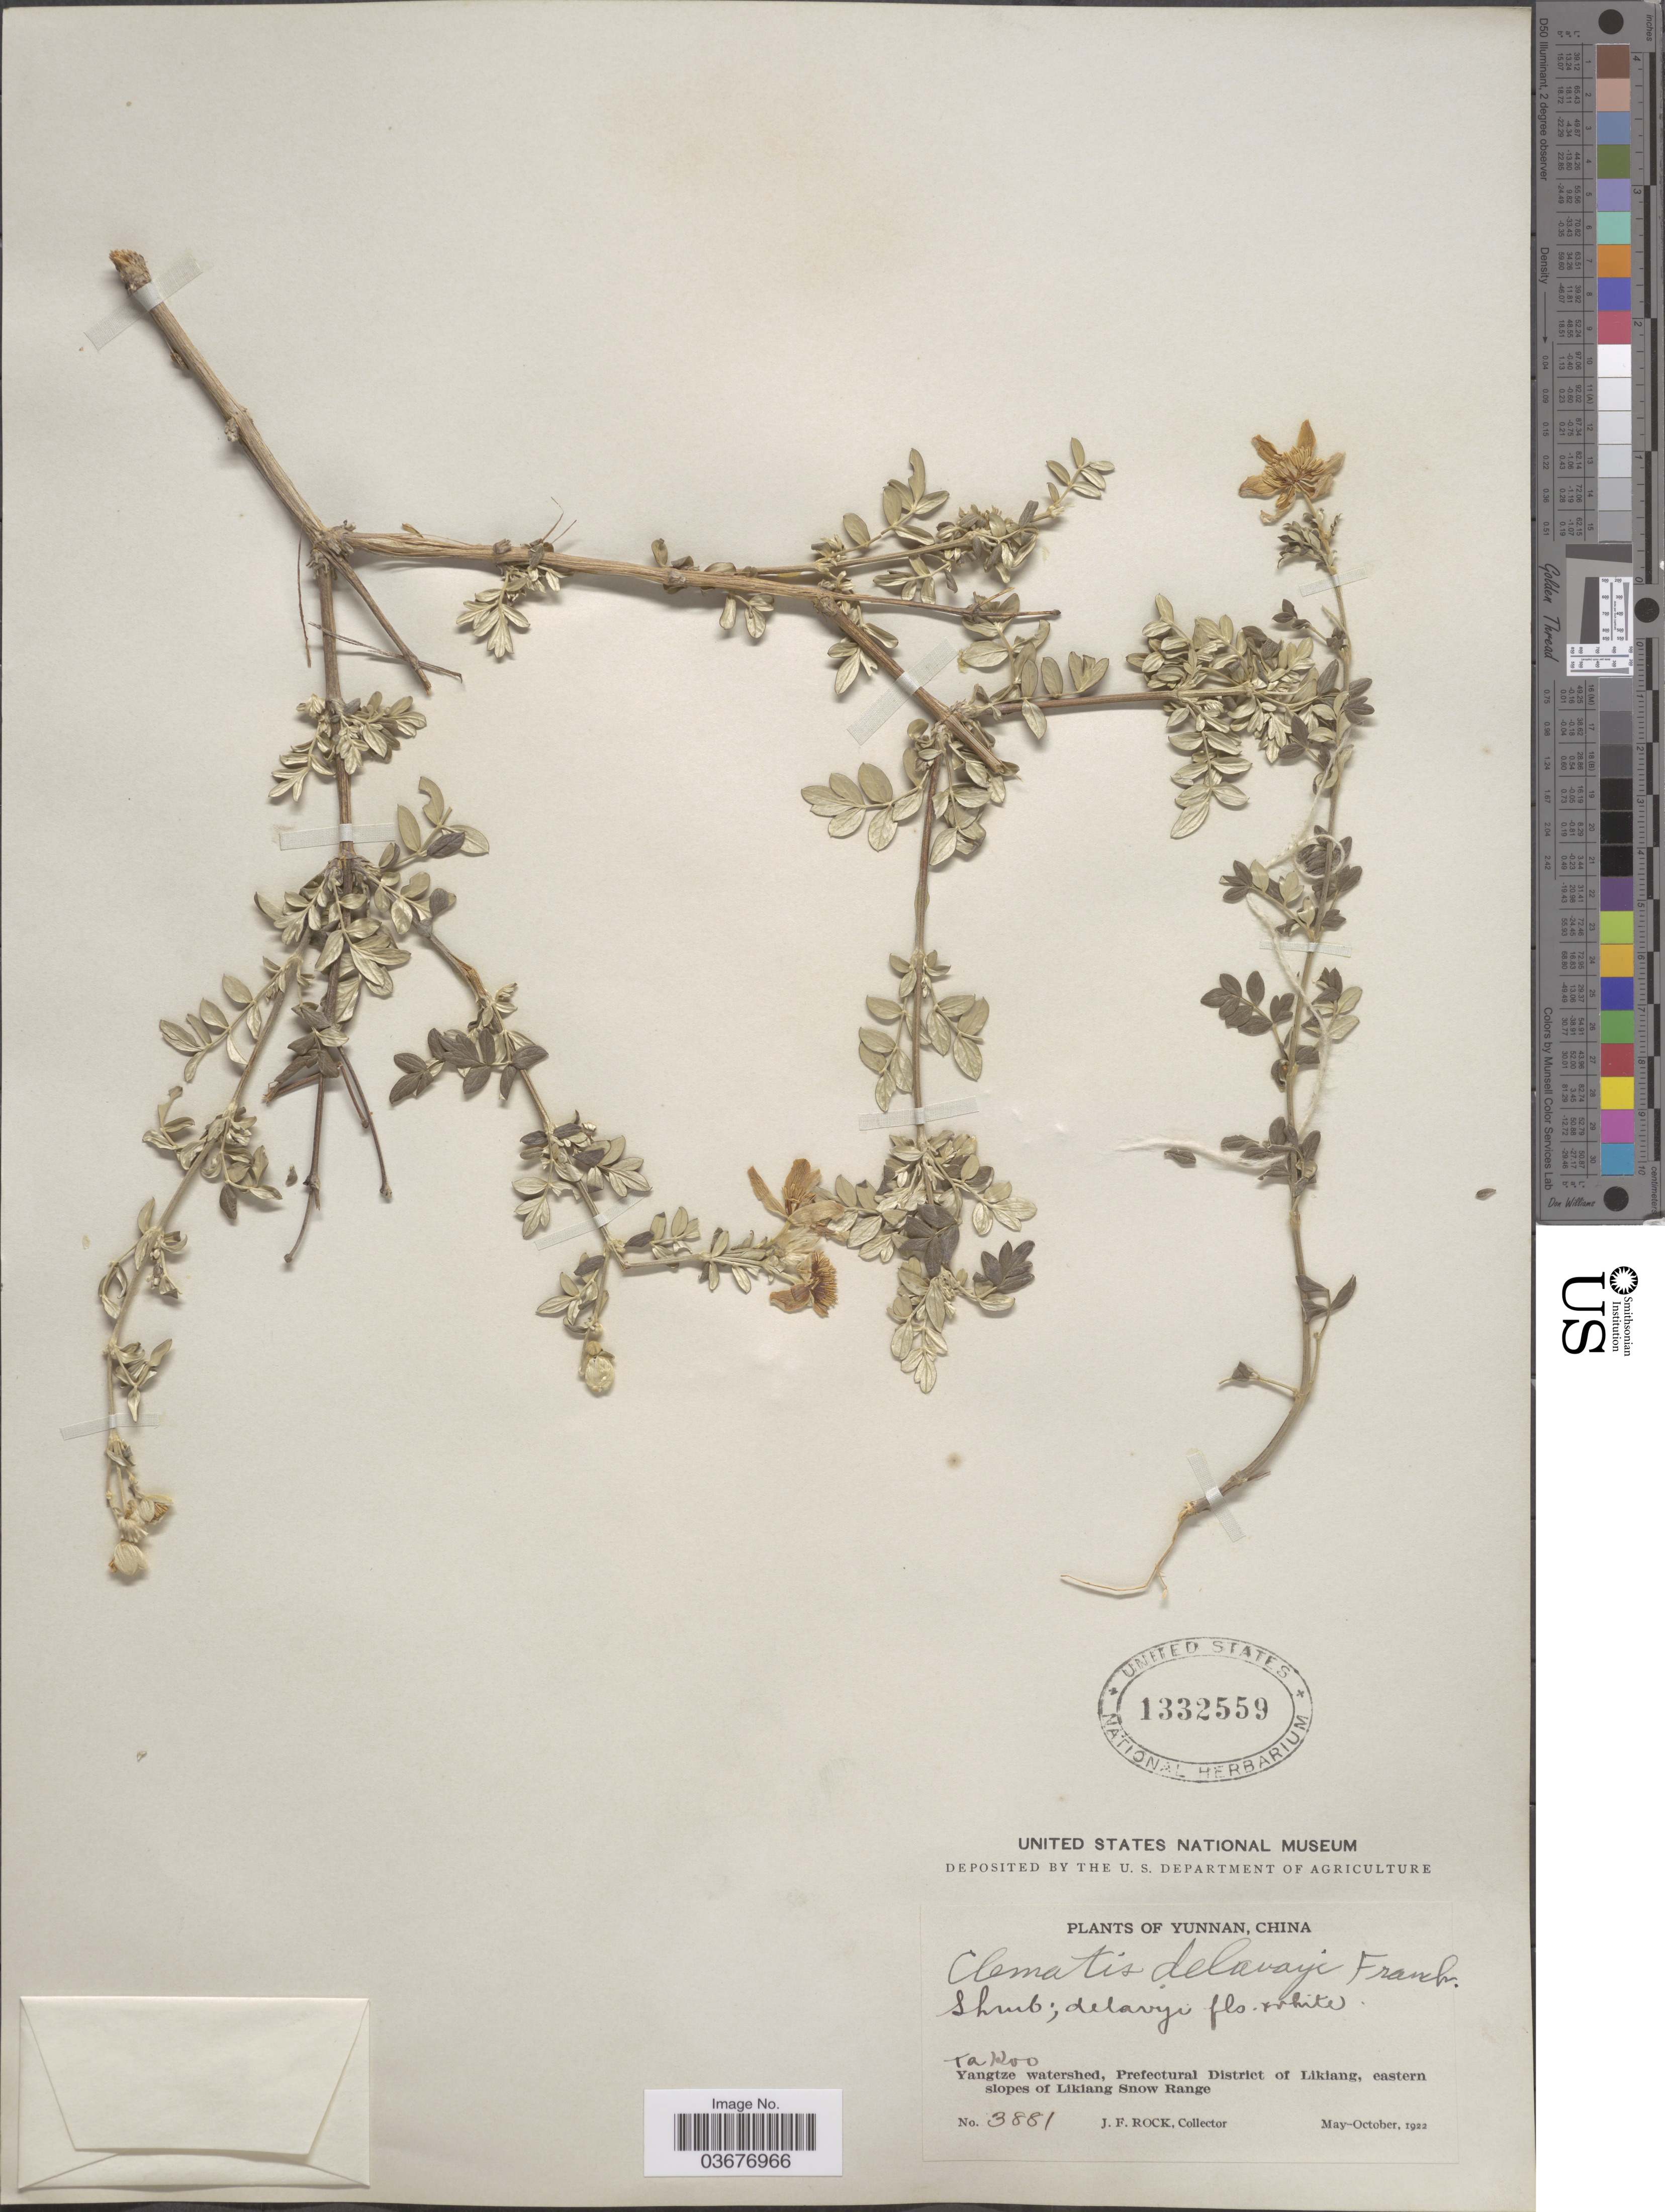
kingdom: Plantae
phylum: Tracheophyta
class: Magnoliopsida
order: Ranunculales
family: Ranunculaceae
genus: Clematis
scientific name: Clematis delavayi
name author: Franch.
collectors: J. Rock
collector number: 3881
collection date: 1922-05/1922-10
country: China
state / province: Yunnan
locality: Ta Koo. Yangtze watershed, Prefectural District of Likiang, eastern slopes of Likiang Snow Range.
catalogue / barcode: US 1332559